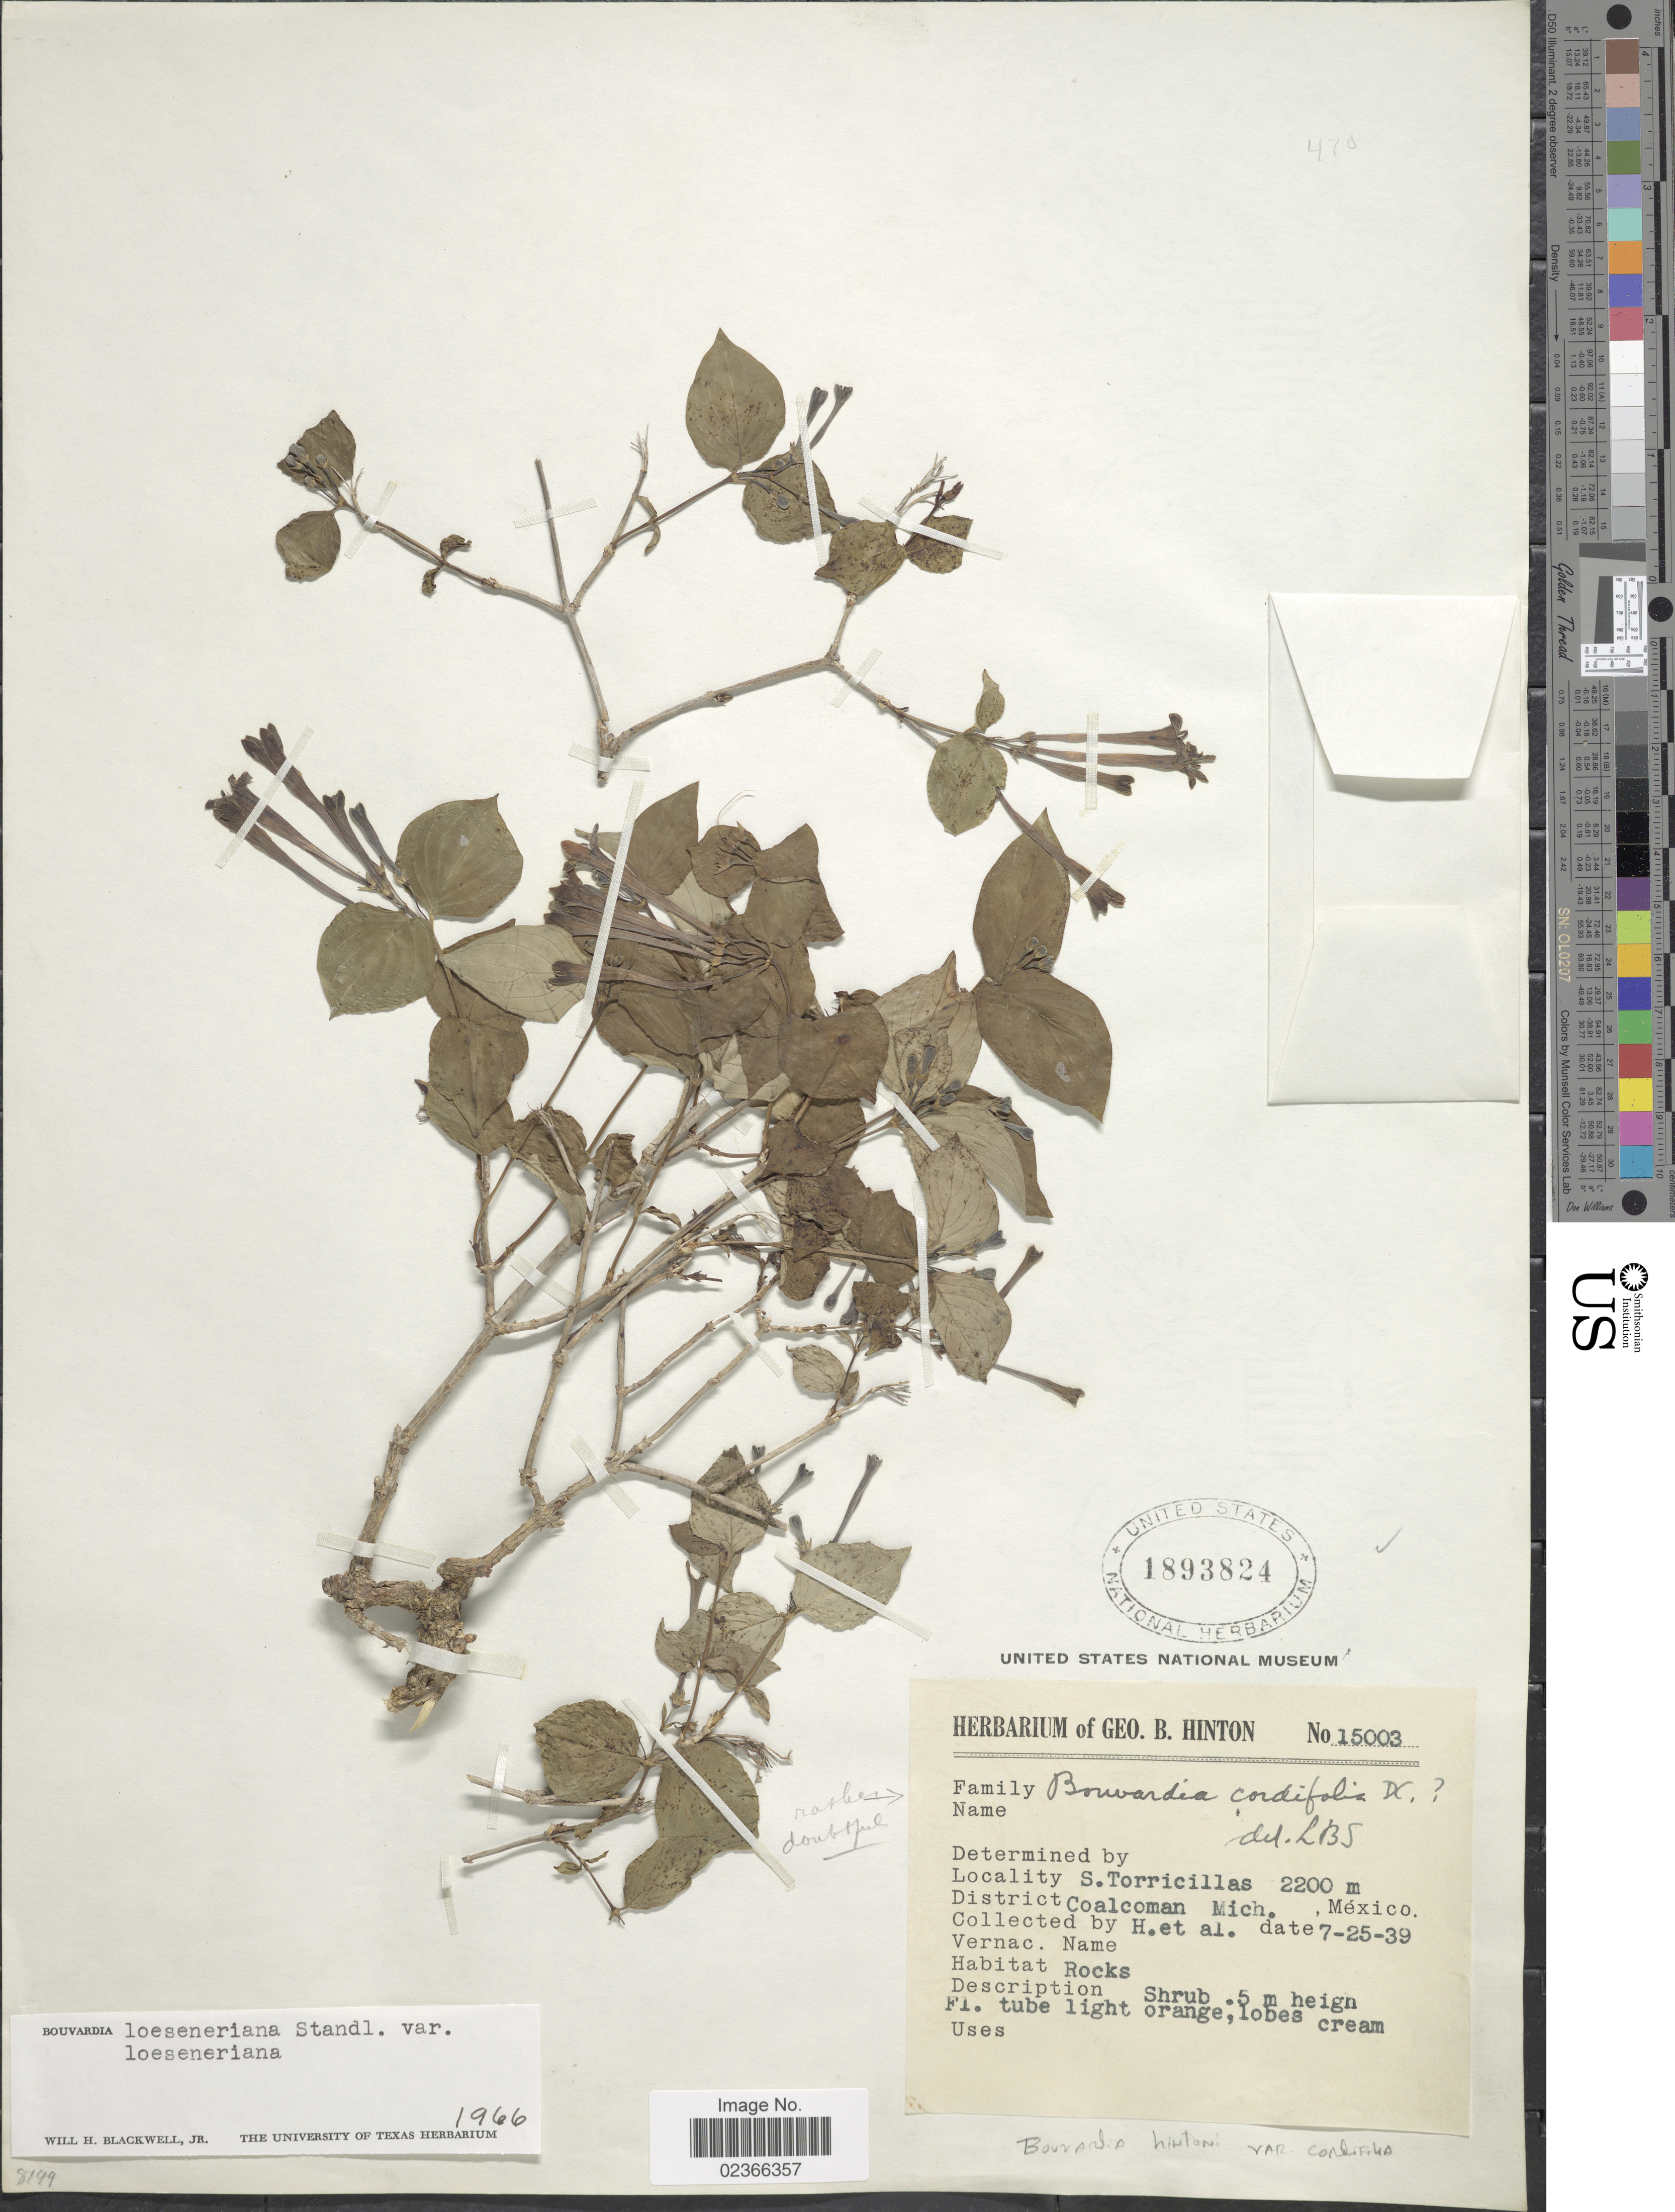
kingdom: Plantae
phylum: Tracheophyta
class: Magnoliopsida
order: Gentianales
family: Rubiaceae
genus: Bouvardia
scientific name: Bouvardia loeseneriana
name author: Standl.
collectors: G. B. Hinton & et al.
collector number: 15003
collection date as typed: Transcribed d/m/y: 25/7/39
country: Mexico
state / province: Michoacán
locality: S. Torricillas, District Coalcoman, Mich.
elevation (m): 2200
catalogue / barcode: US 1893824